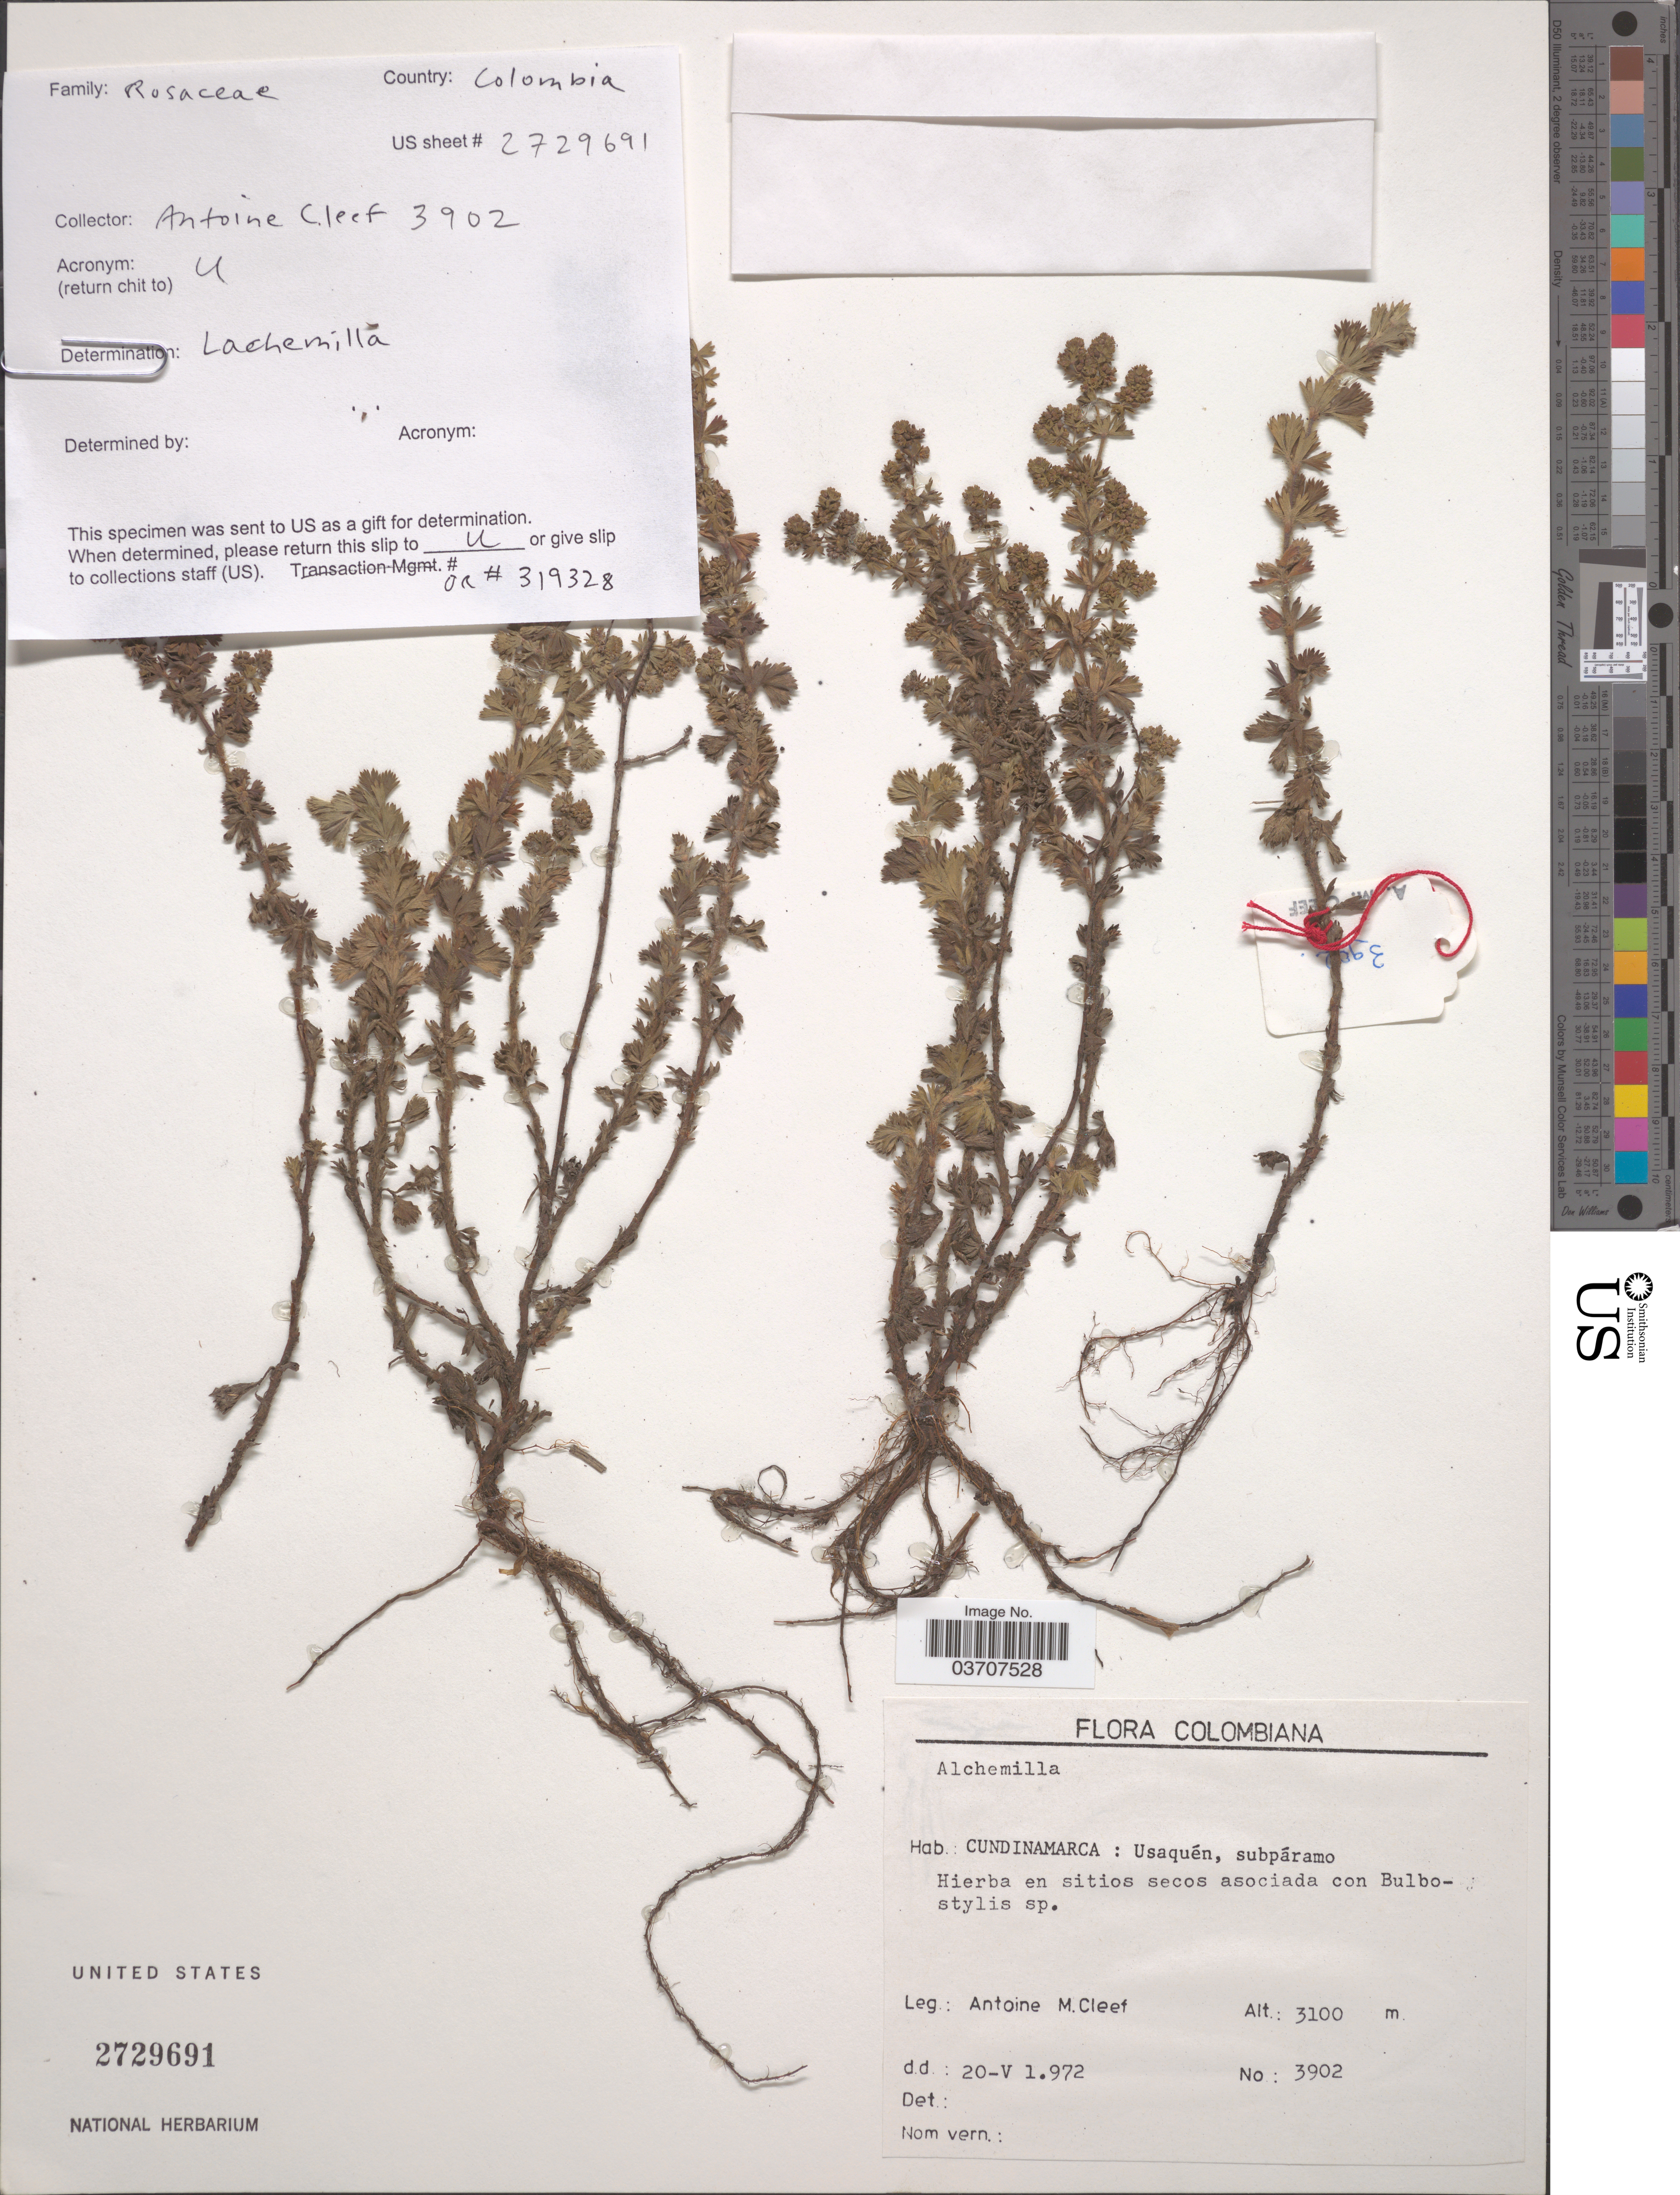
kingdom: Plantae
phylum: Tracheophyta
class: Magnoliopsida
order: Rosales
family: Rosaceae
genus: Lachemilla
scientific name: Lachemilla sp.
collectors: A. M. Cleef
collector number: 3902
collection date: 1972-05-20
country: Colombia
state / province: Cundinamarca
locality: Usaquén, subpáramo.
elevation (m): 3100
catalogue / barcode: US 2729691